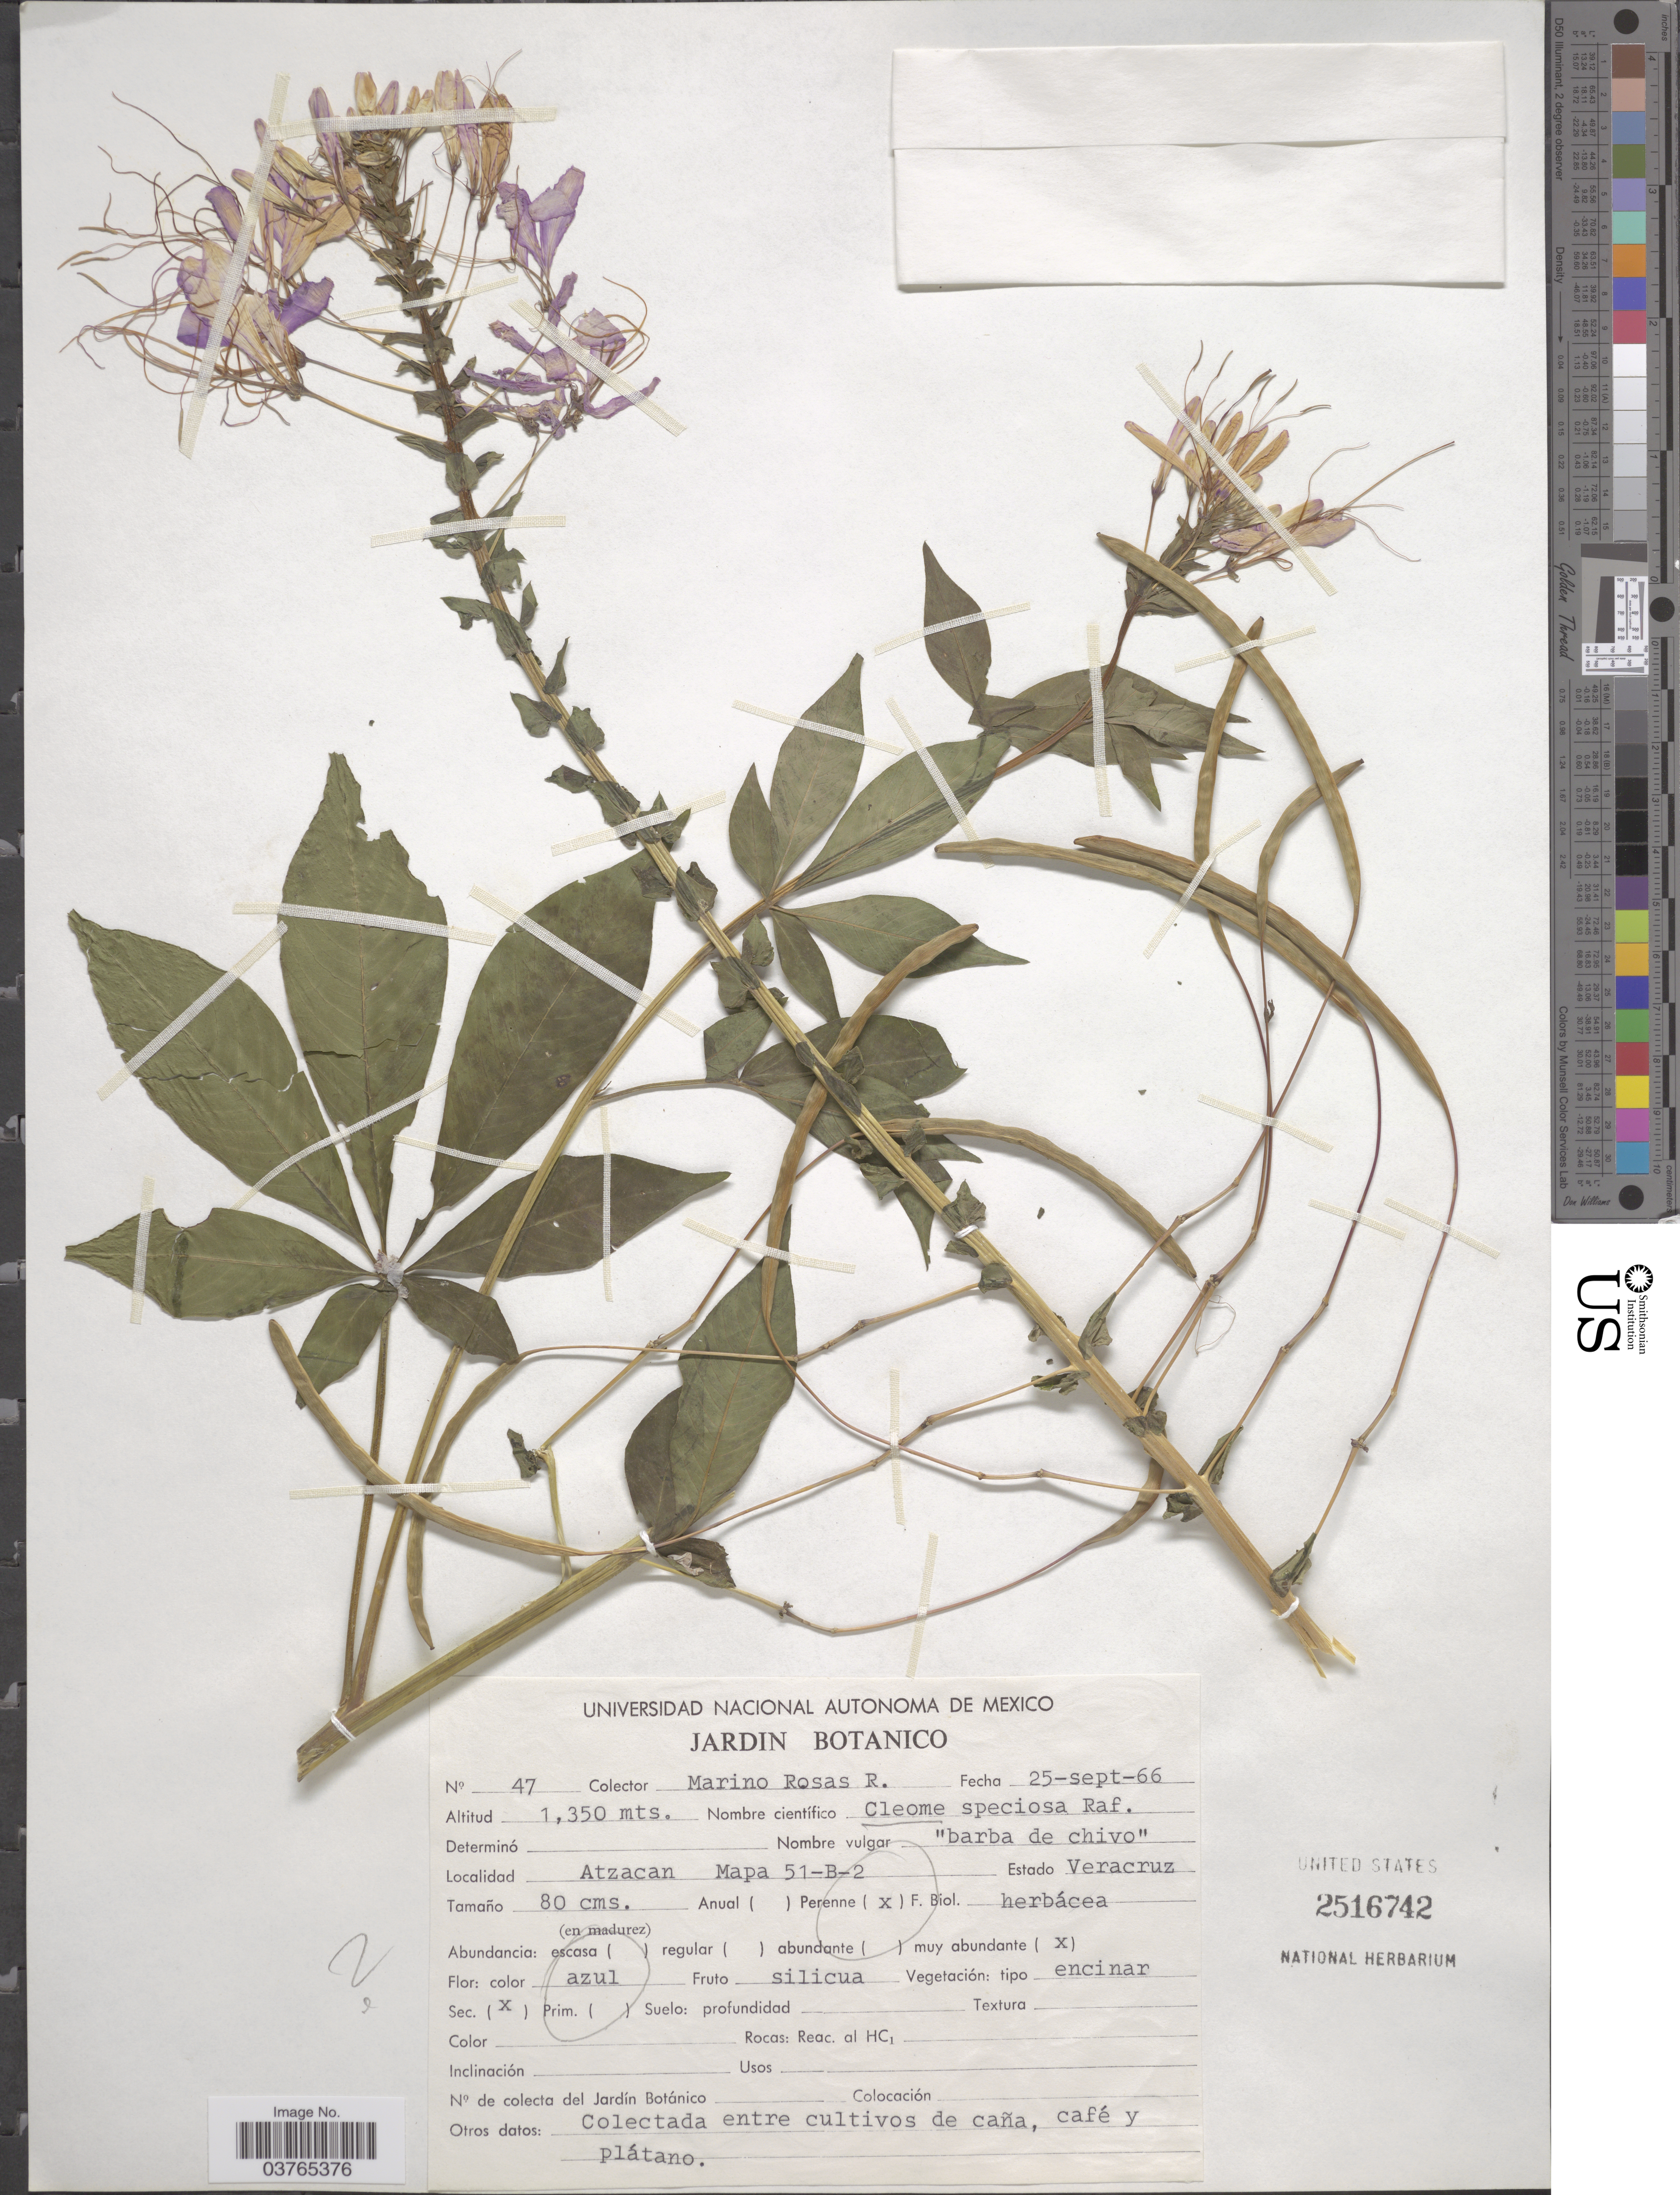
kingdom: Plantae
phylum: Tracheophyta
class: Magnoliopsida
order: Brassicales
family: Cleomaceae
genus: Cleoserrata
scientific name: Cleoserrata speciosa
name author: (Raf.) Iltis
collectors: M. Rosas R.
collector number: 47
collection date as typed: Transcribed d/m/y: 25/9/66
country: Mexico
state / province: Veracruz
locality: Atzacan Mapa 51-B-2. Estado Veracruz.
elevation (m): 1350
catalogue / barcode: US 2516742